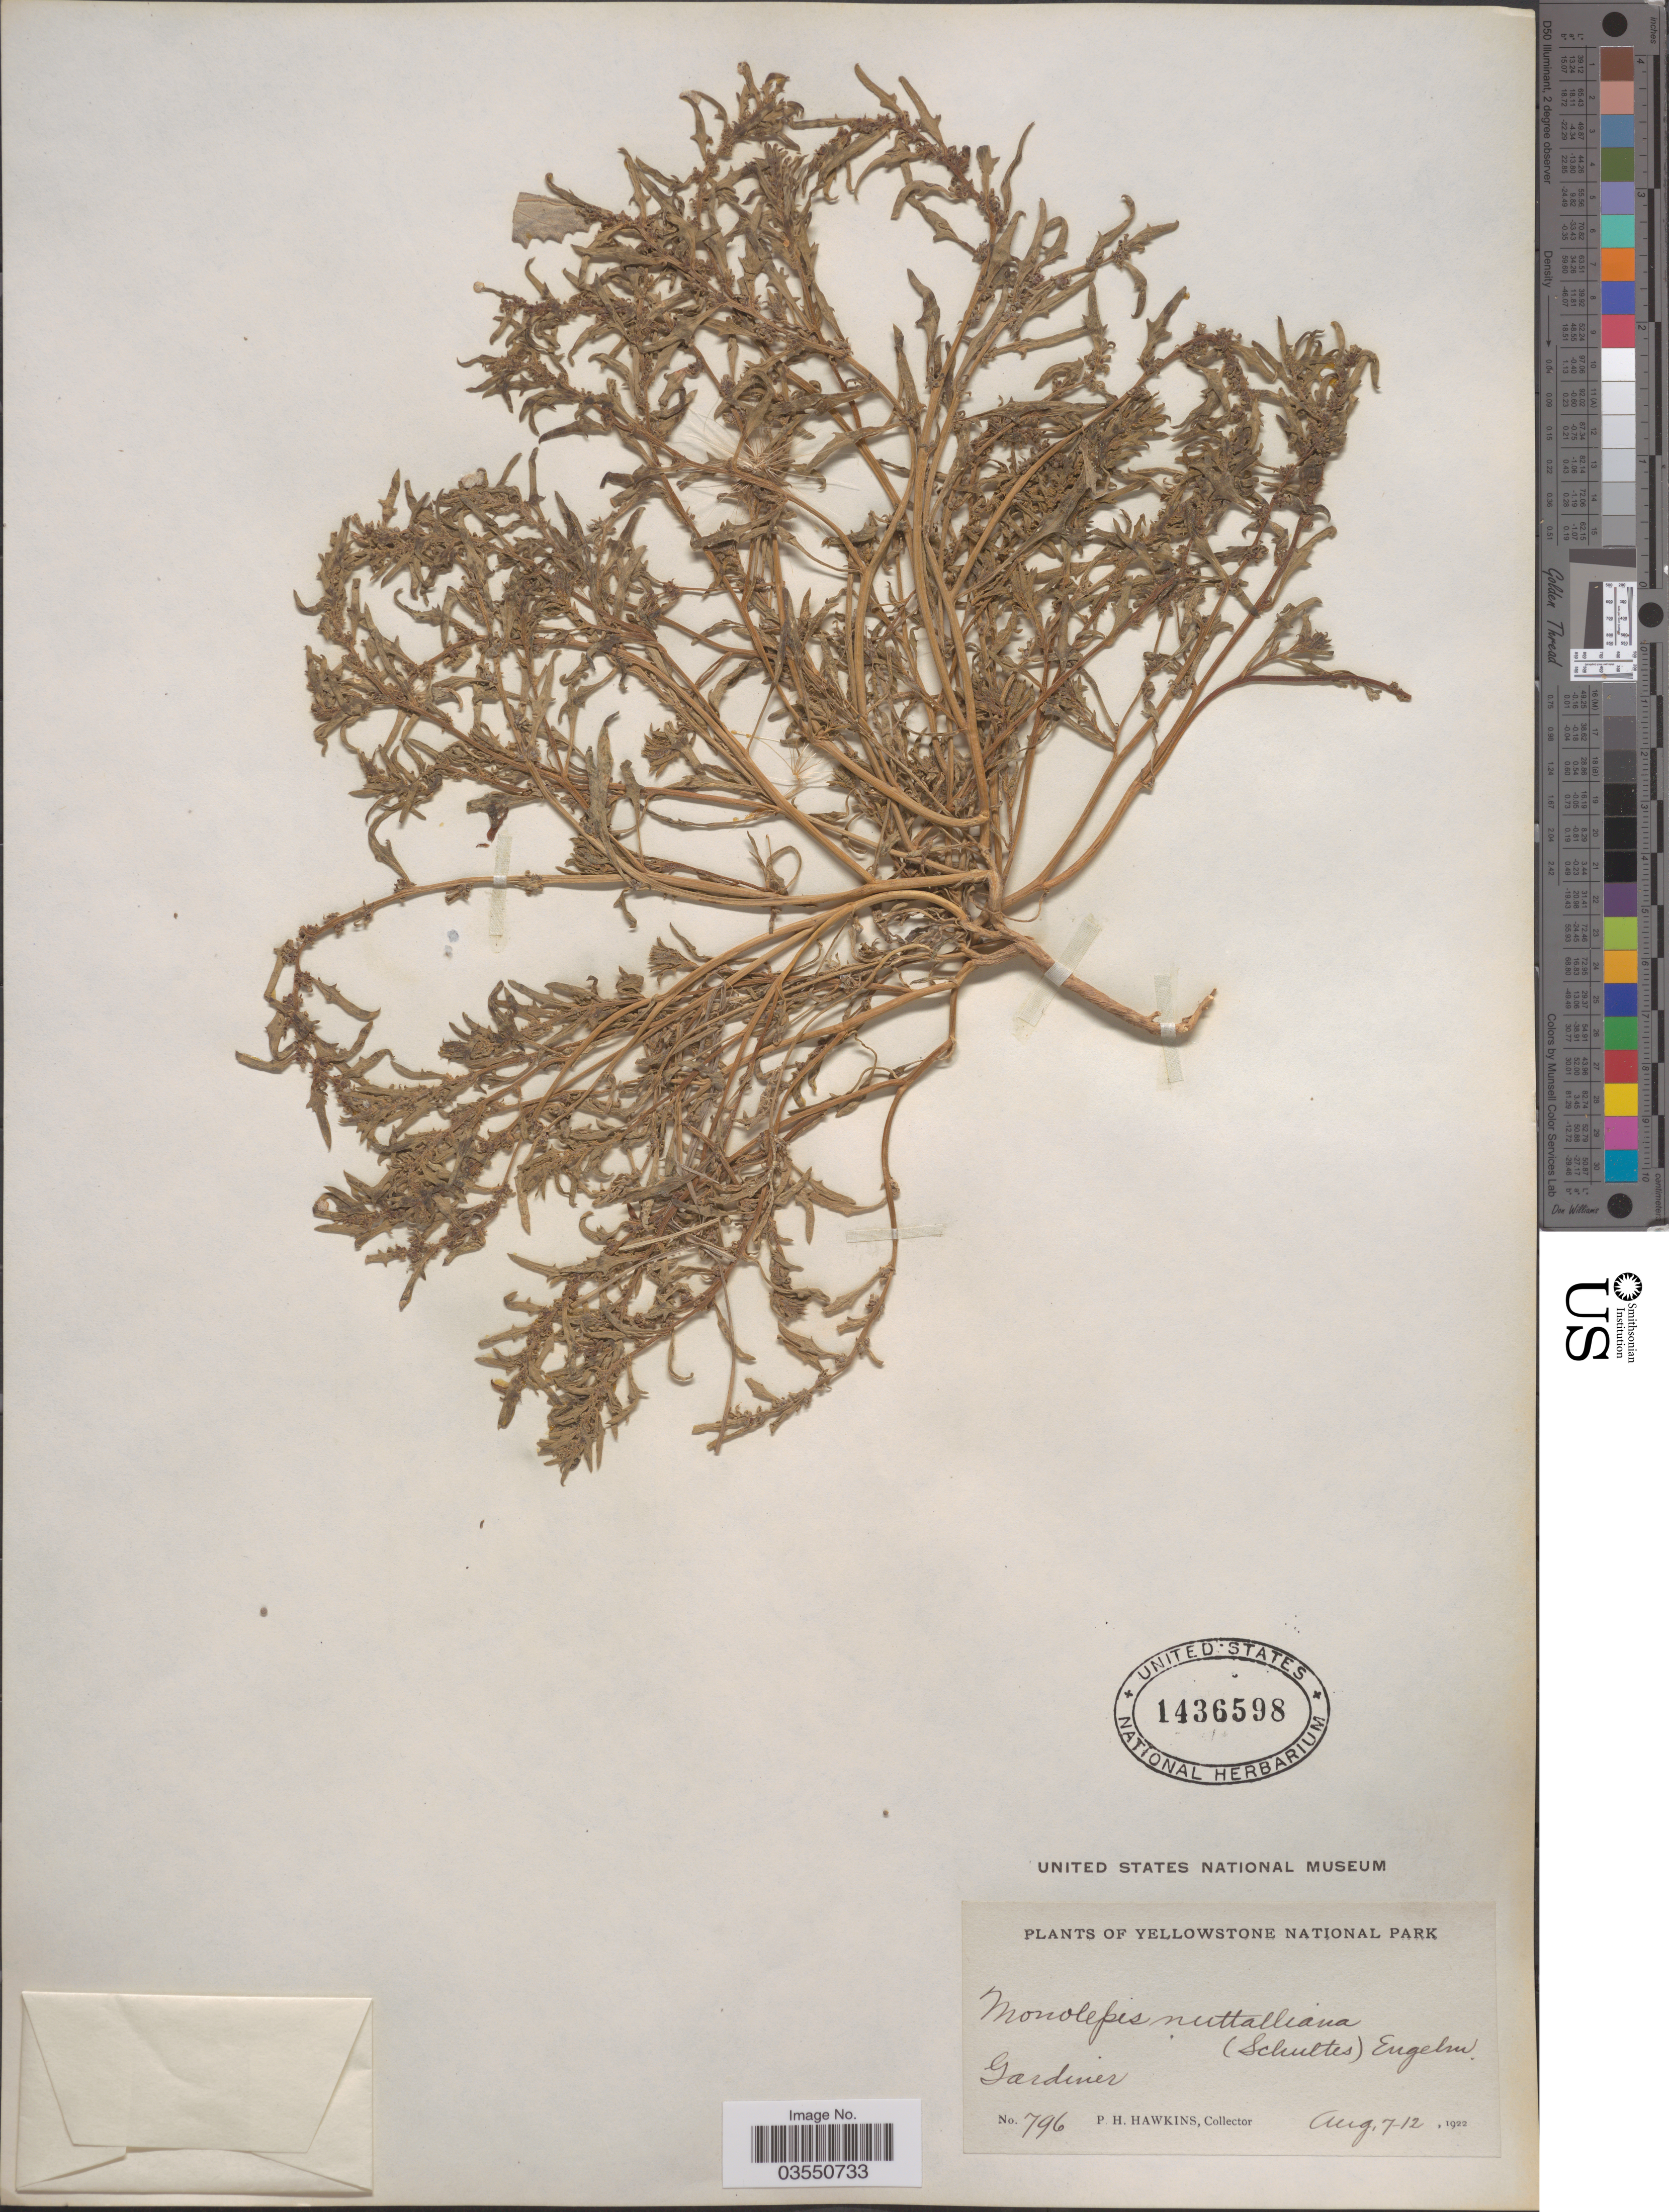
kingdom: Plantae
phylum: Tracheophyta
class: Magnoliopsida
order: Caryophyllales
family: Amaranthaceae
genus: Blitum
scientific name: Blitum nuttallianum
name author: Schult.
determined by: U.S. National Herbarium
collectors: P. Hawkins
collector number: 796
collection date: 1922-08-07/1922-08-12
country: United States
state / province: Montana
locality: Yellowstone National Park. Gardiner.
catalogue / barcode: US 1436598